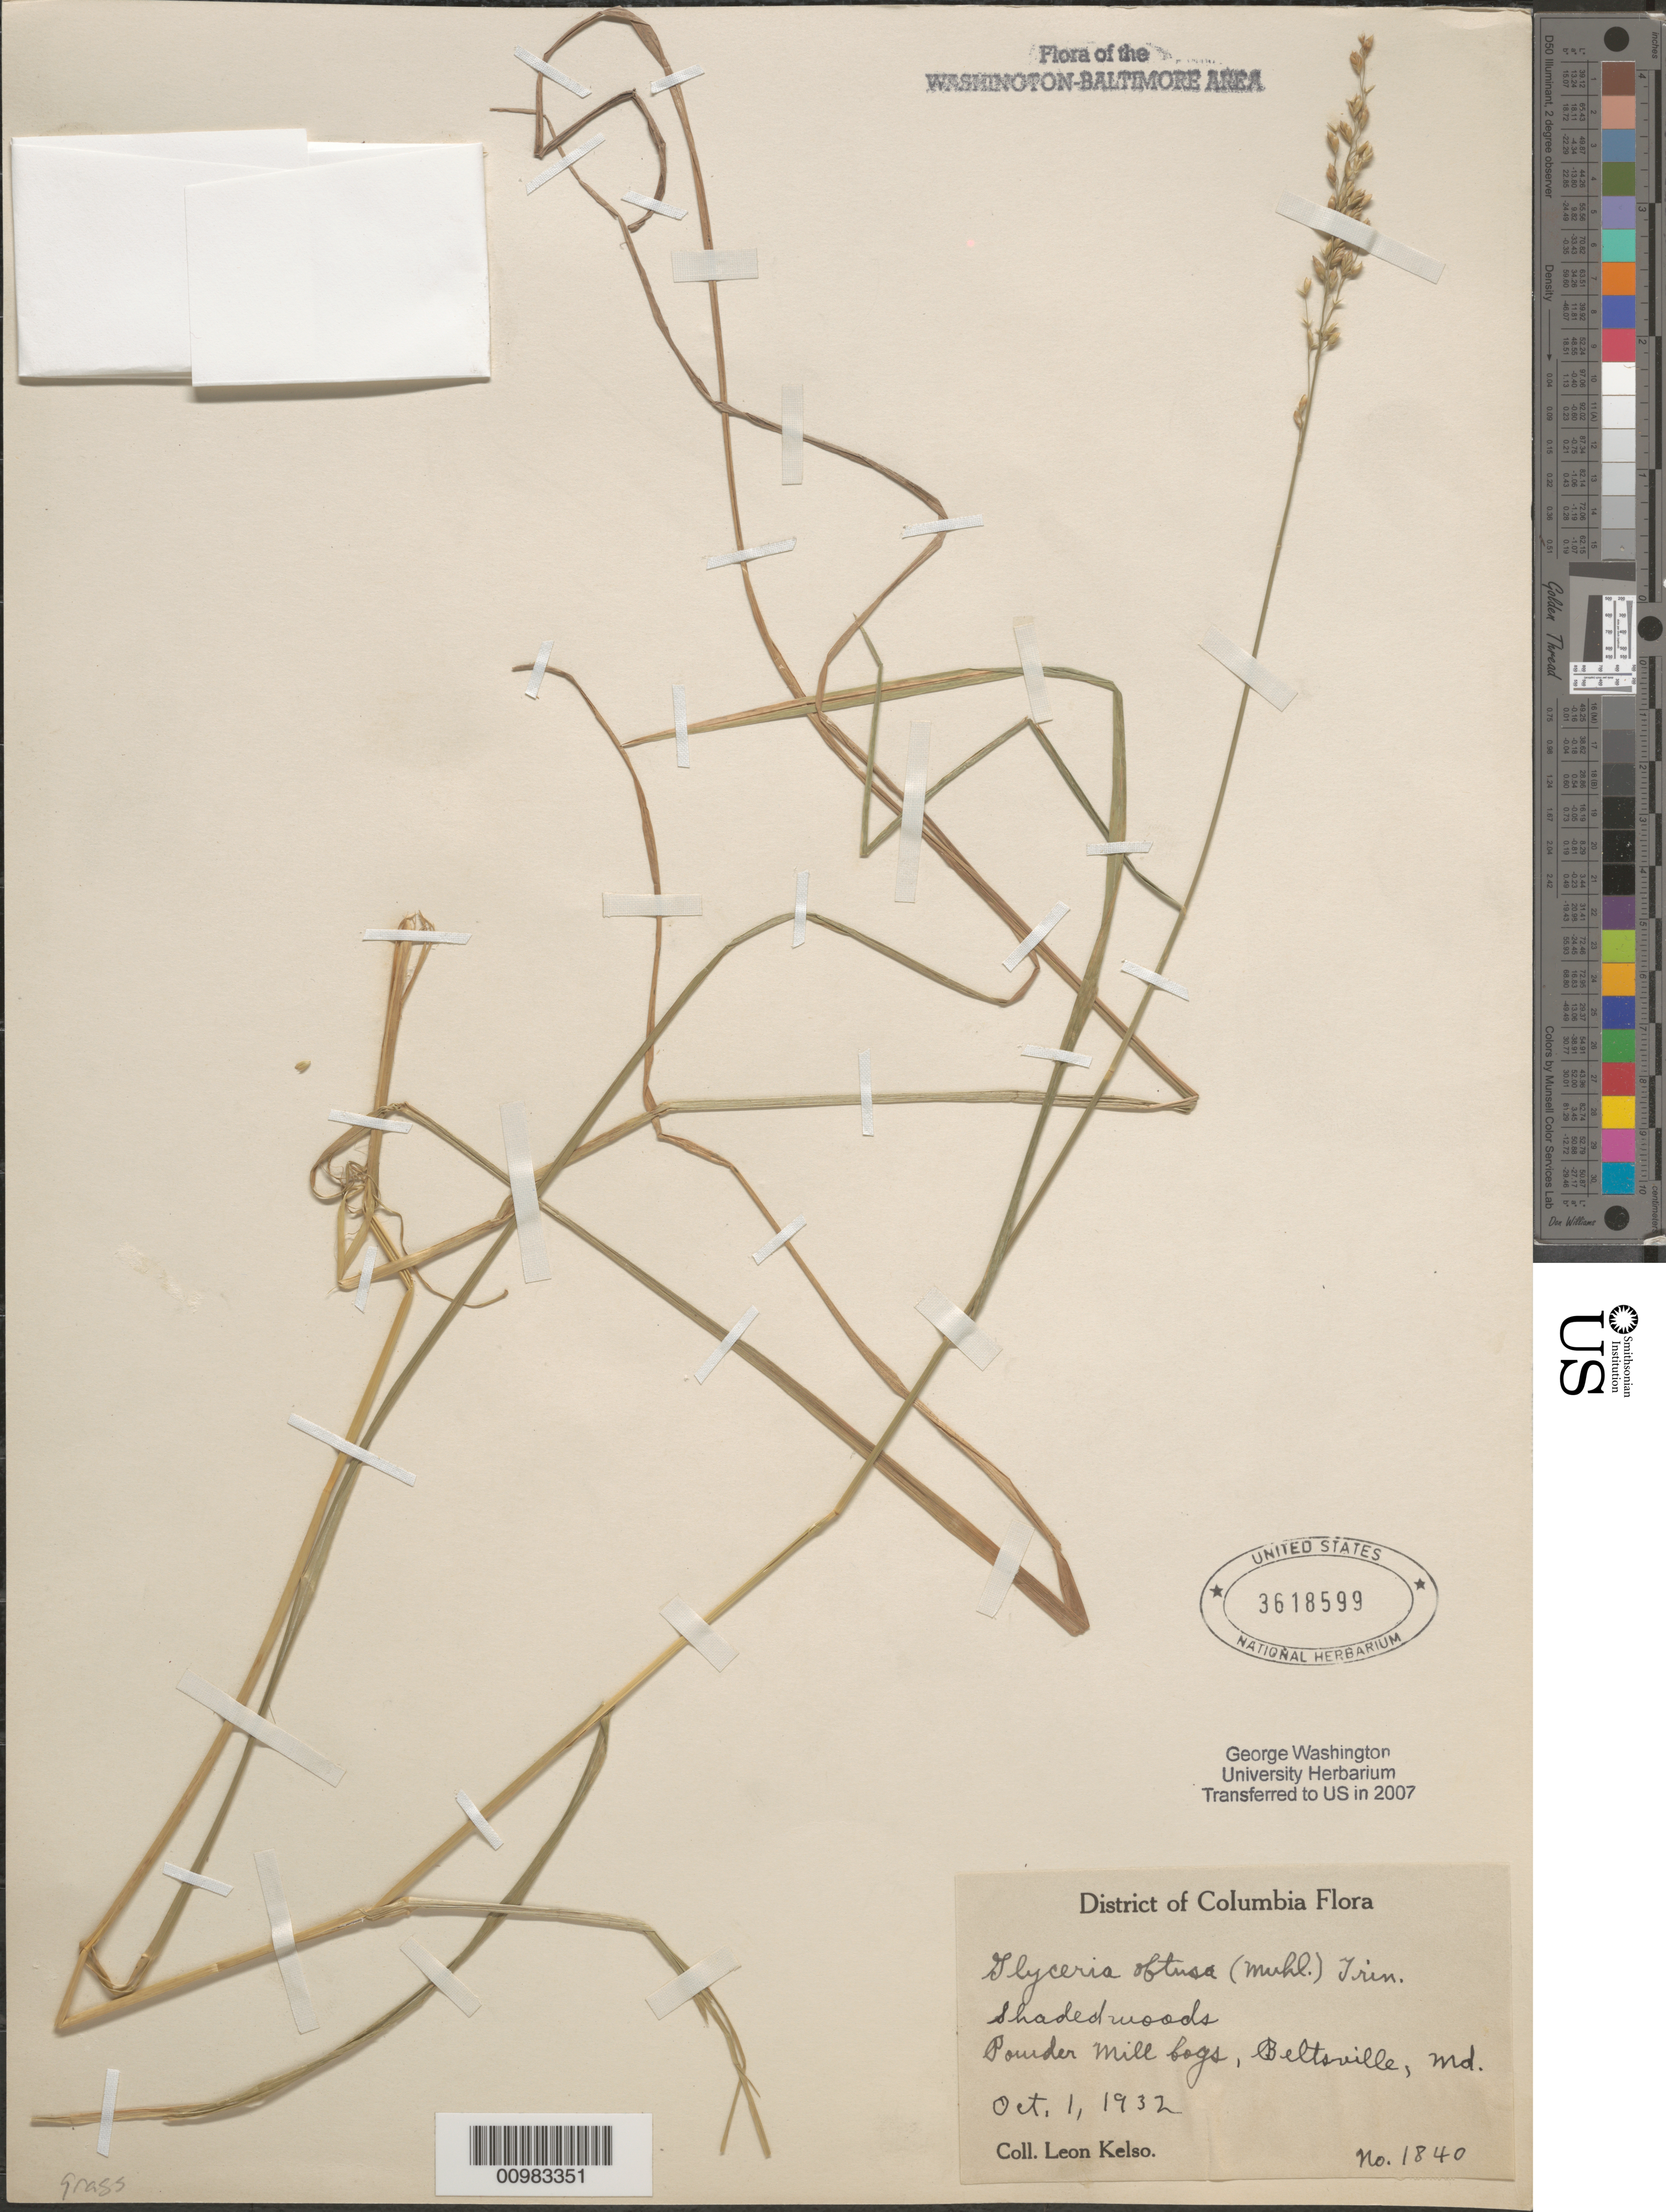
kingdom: Plantae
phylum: Tracheophyta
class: Liliopsida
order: Poales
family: Poaceae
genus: Glyceria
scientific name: Glyceria obtusa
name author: (Muhl.) Trin.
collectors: L. Kelso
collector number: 1840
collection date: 1932-10-01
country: United States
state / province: Maryland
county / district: Prince George's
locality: Powder Mill Bogs, Beltsville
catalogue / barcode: US 3618599